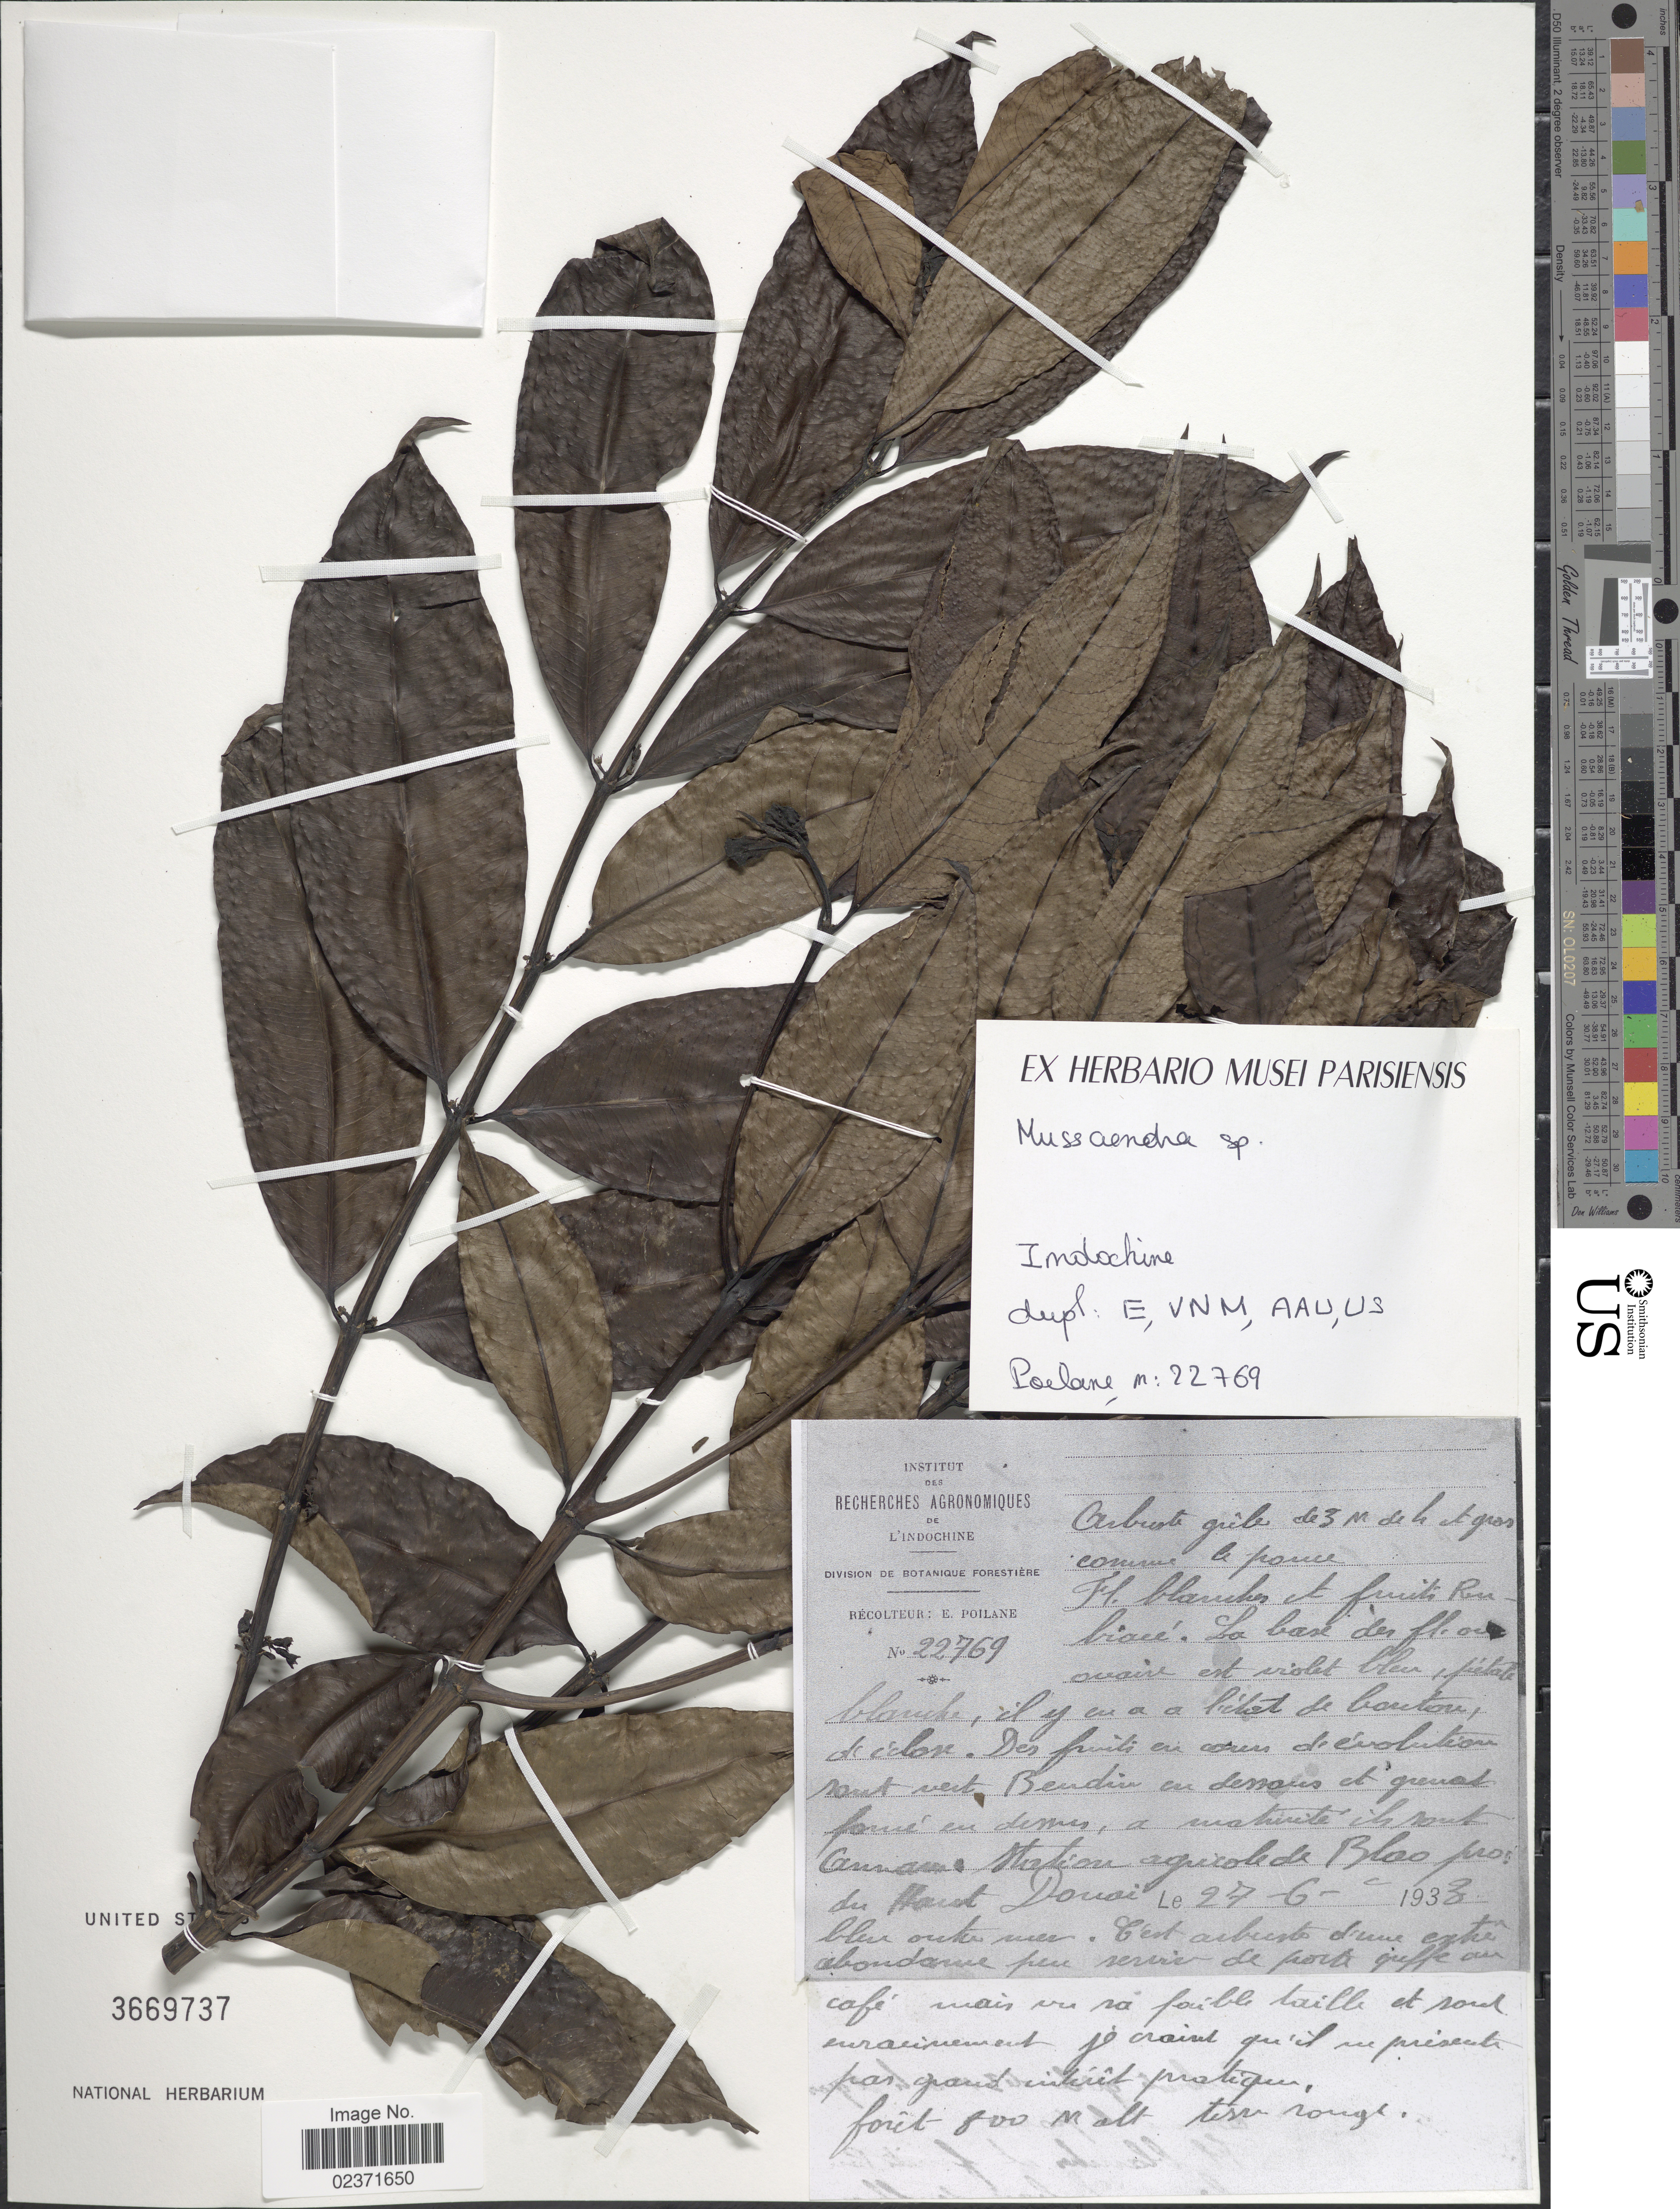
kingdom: Plantae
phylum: Tracheophyta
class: Magnoliopsida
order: Gentianales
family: Rubiaceae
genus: Mussaenda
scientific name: Mussaenda sp.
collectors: E. Poilane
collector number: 22769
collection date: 1933-06-27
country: Vietnam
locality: Indochine. a saltivide ih south Gunam. Station agricolede Blao pres du Haiot Dowai [interpreted]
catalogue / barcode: US 3669737